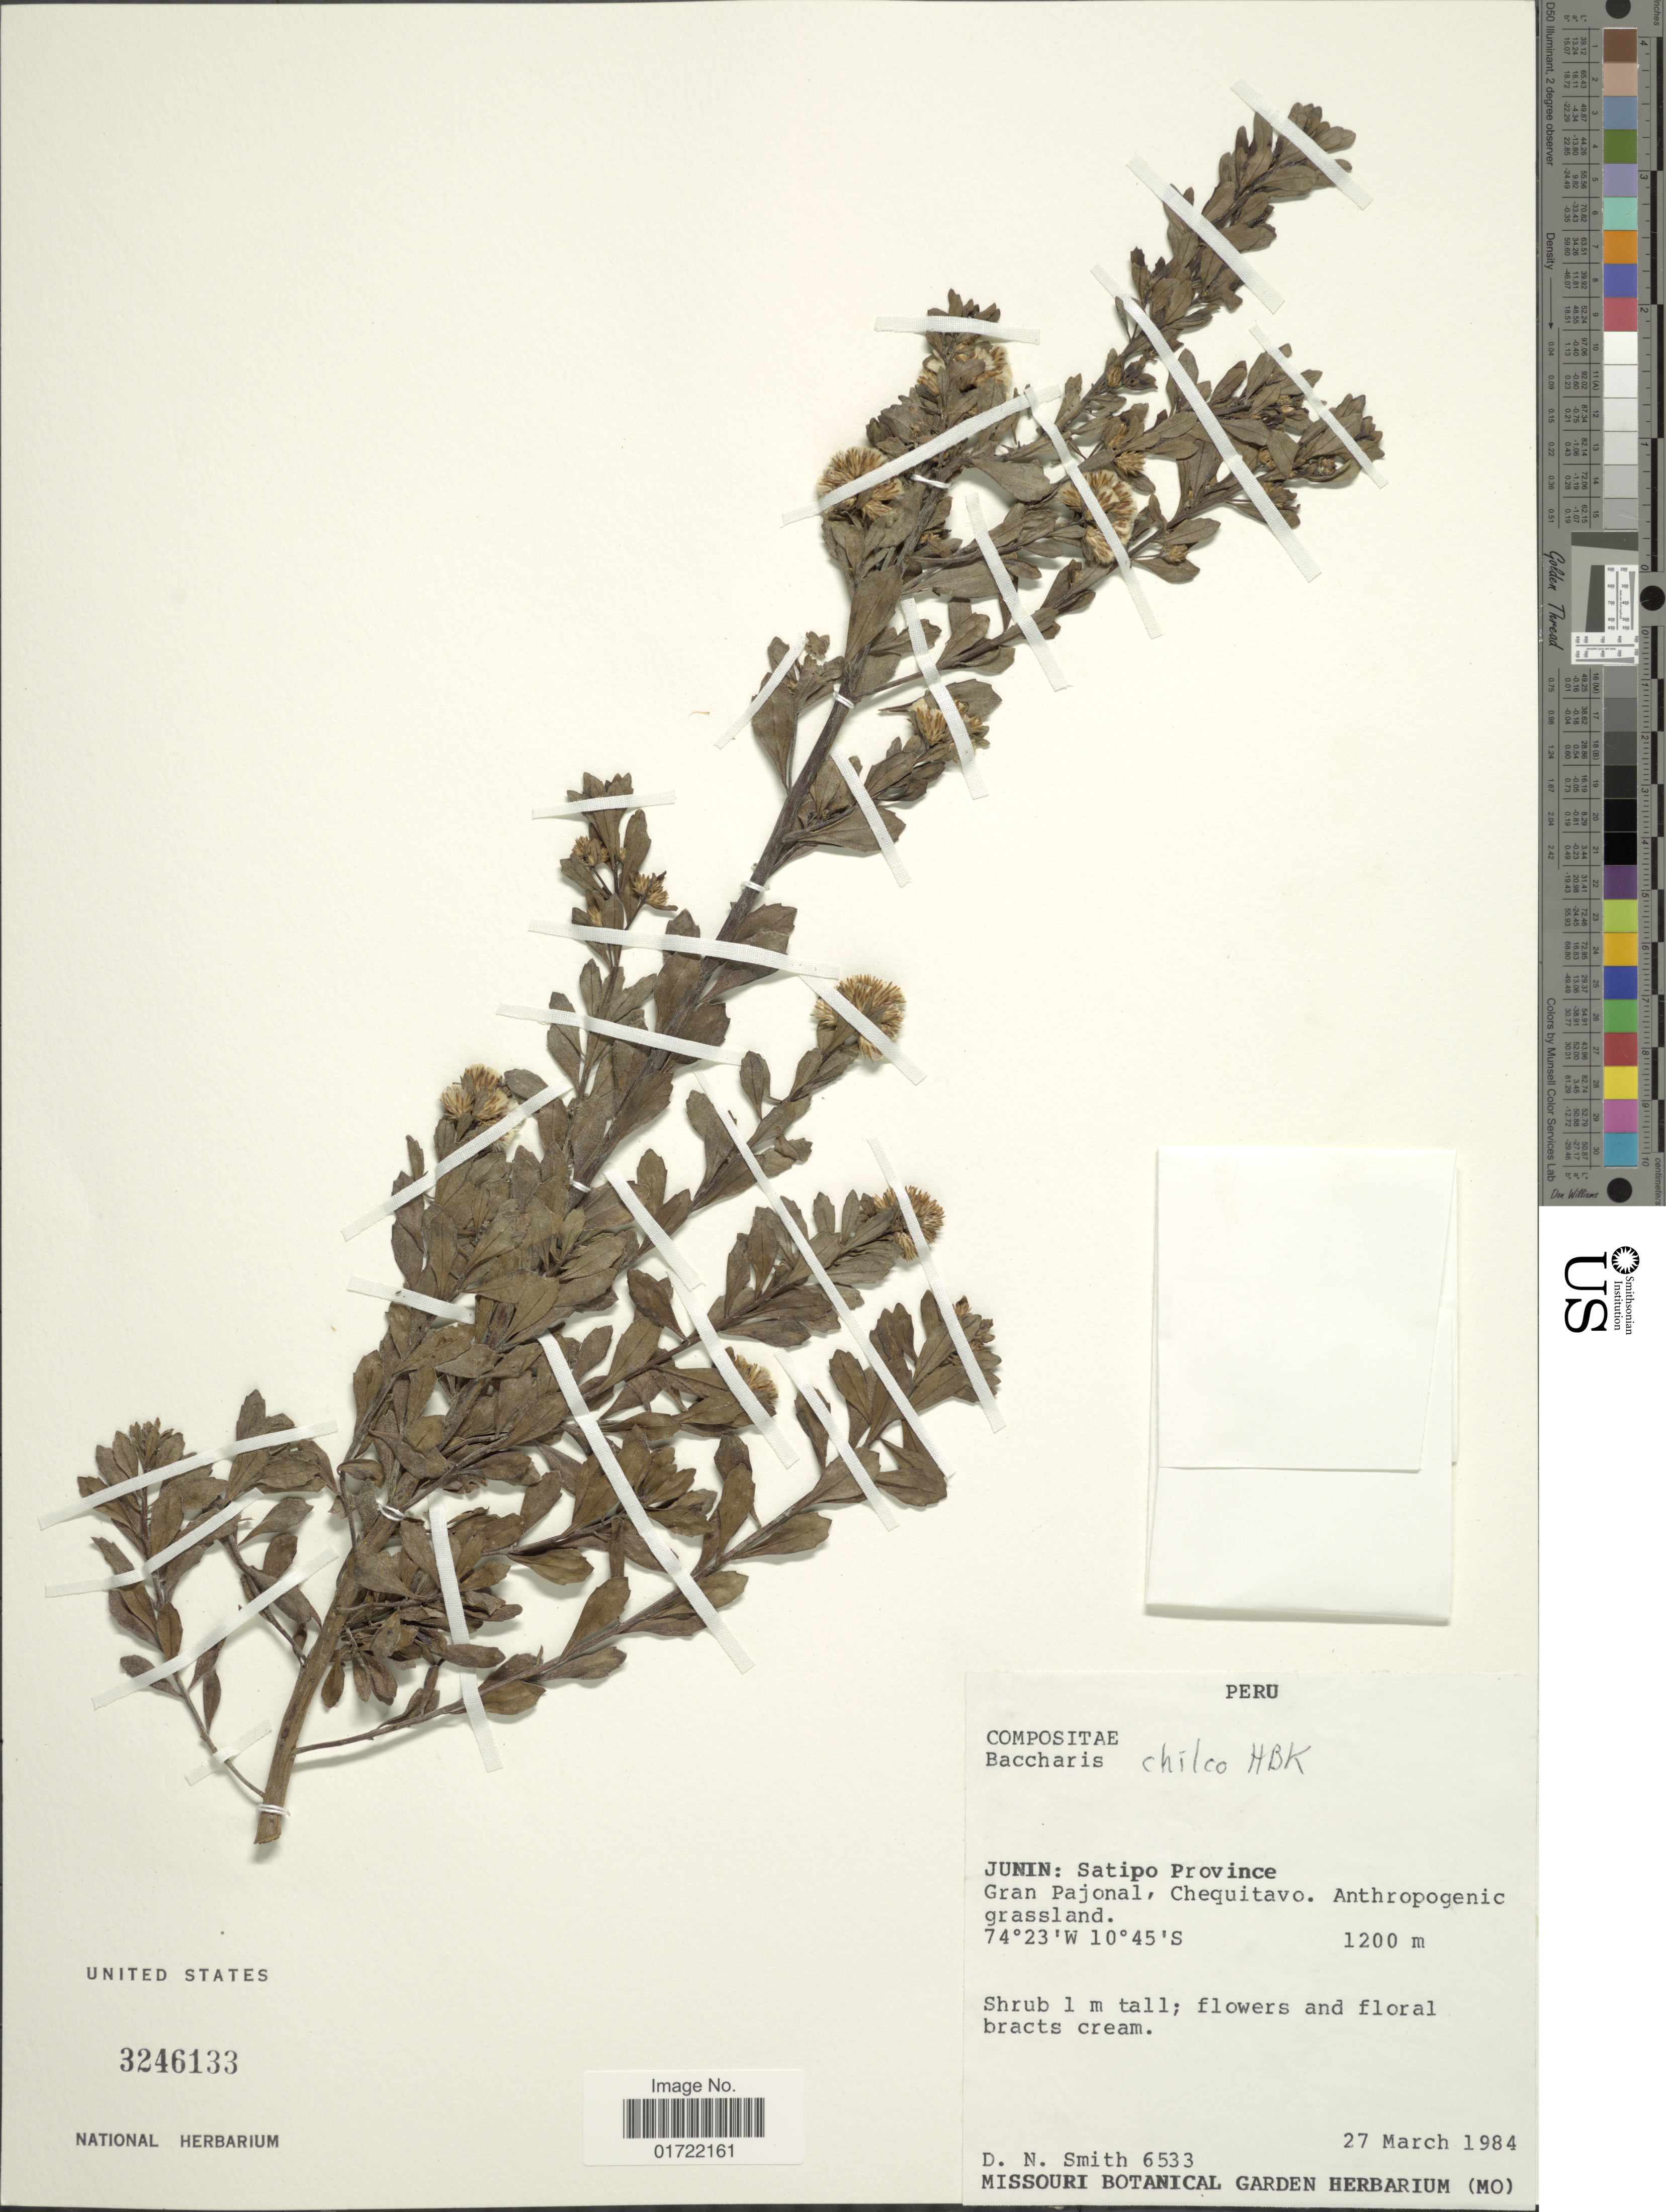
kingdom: Plantae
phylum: Tracheophyta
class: Magnoliopsida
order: Asterales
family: Asteraceae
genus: Baccharis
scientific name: Baccharis chilco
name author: Kunth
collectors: D. Smith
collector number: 6533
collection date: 1984-03-27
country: Peru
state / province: Junín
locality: Satipo Province, Gran Pajonal, Chequitavo, Anthropogenic grassland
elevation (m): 1200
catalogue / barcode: US 3246133